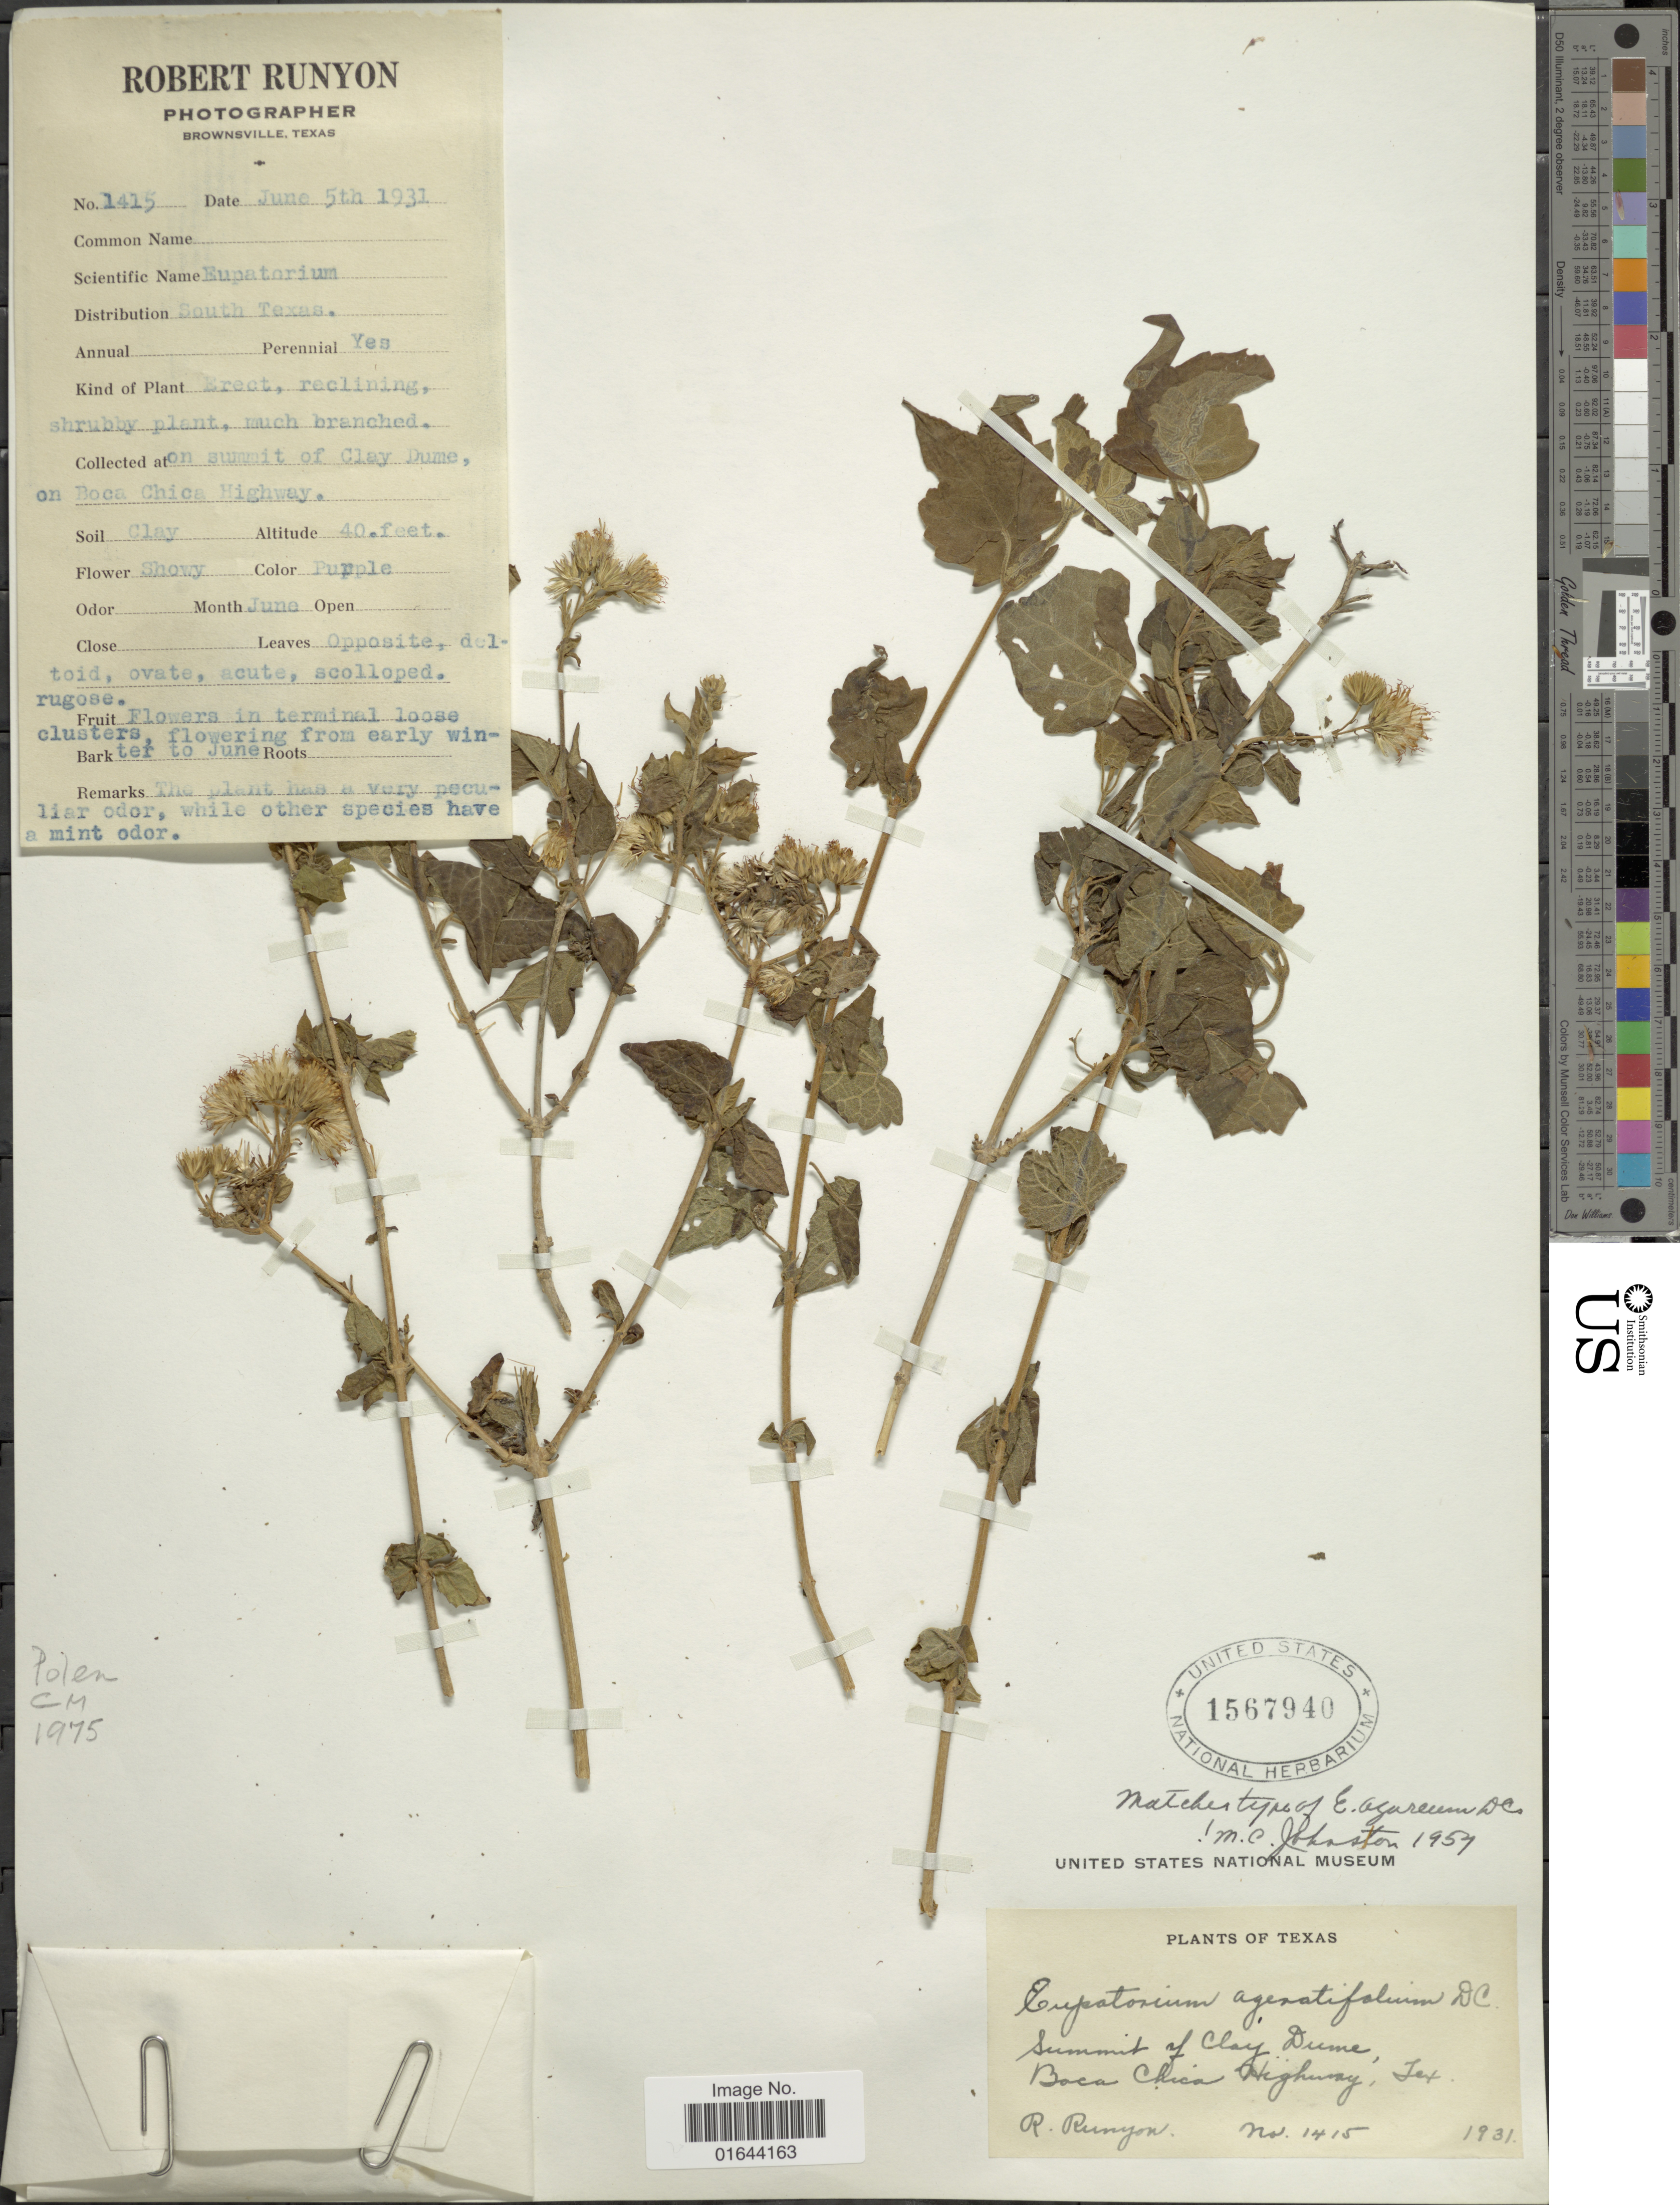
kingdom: Plantae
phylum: Tracheophyta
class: Magnoliopsida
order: Asterales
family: Asteraceae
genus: Tamaulipa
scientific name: Tamaulipa azurea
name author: (DC.) R.M. King & H. Rob.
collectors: R. Runyon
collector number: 1415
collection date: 1931-06-05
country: United States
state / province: Texas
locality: South Texas. Summit of Clay Dume, Boca Chica Highway, Tex.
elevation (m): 12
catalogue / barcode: US 1567940